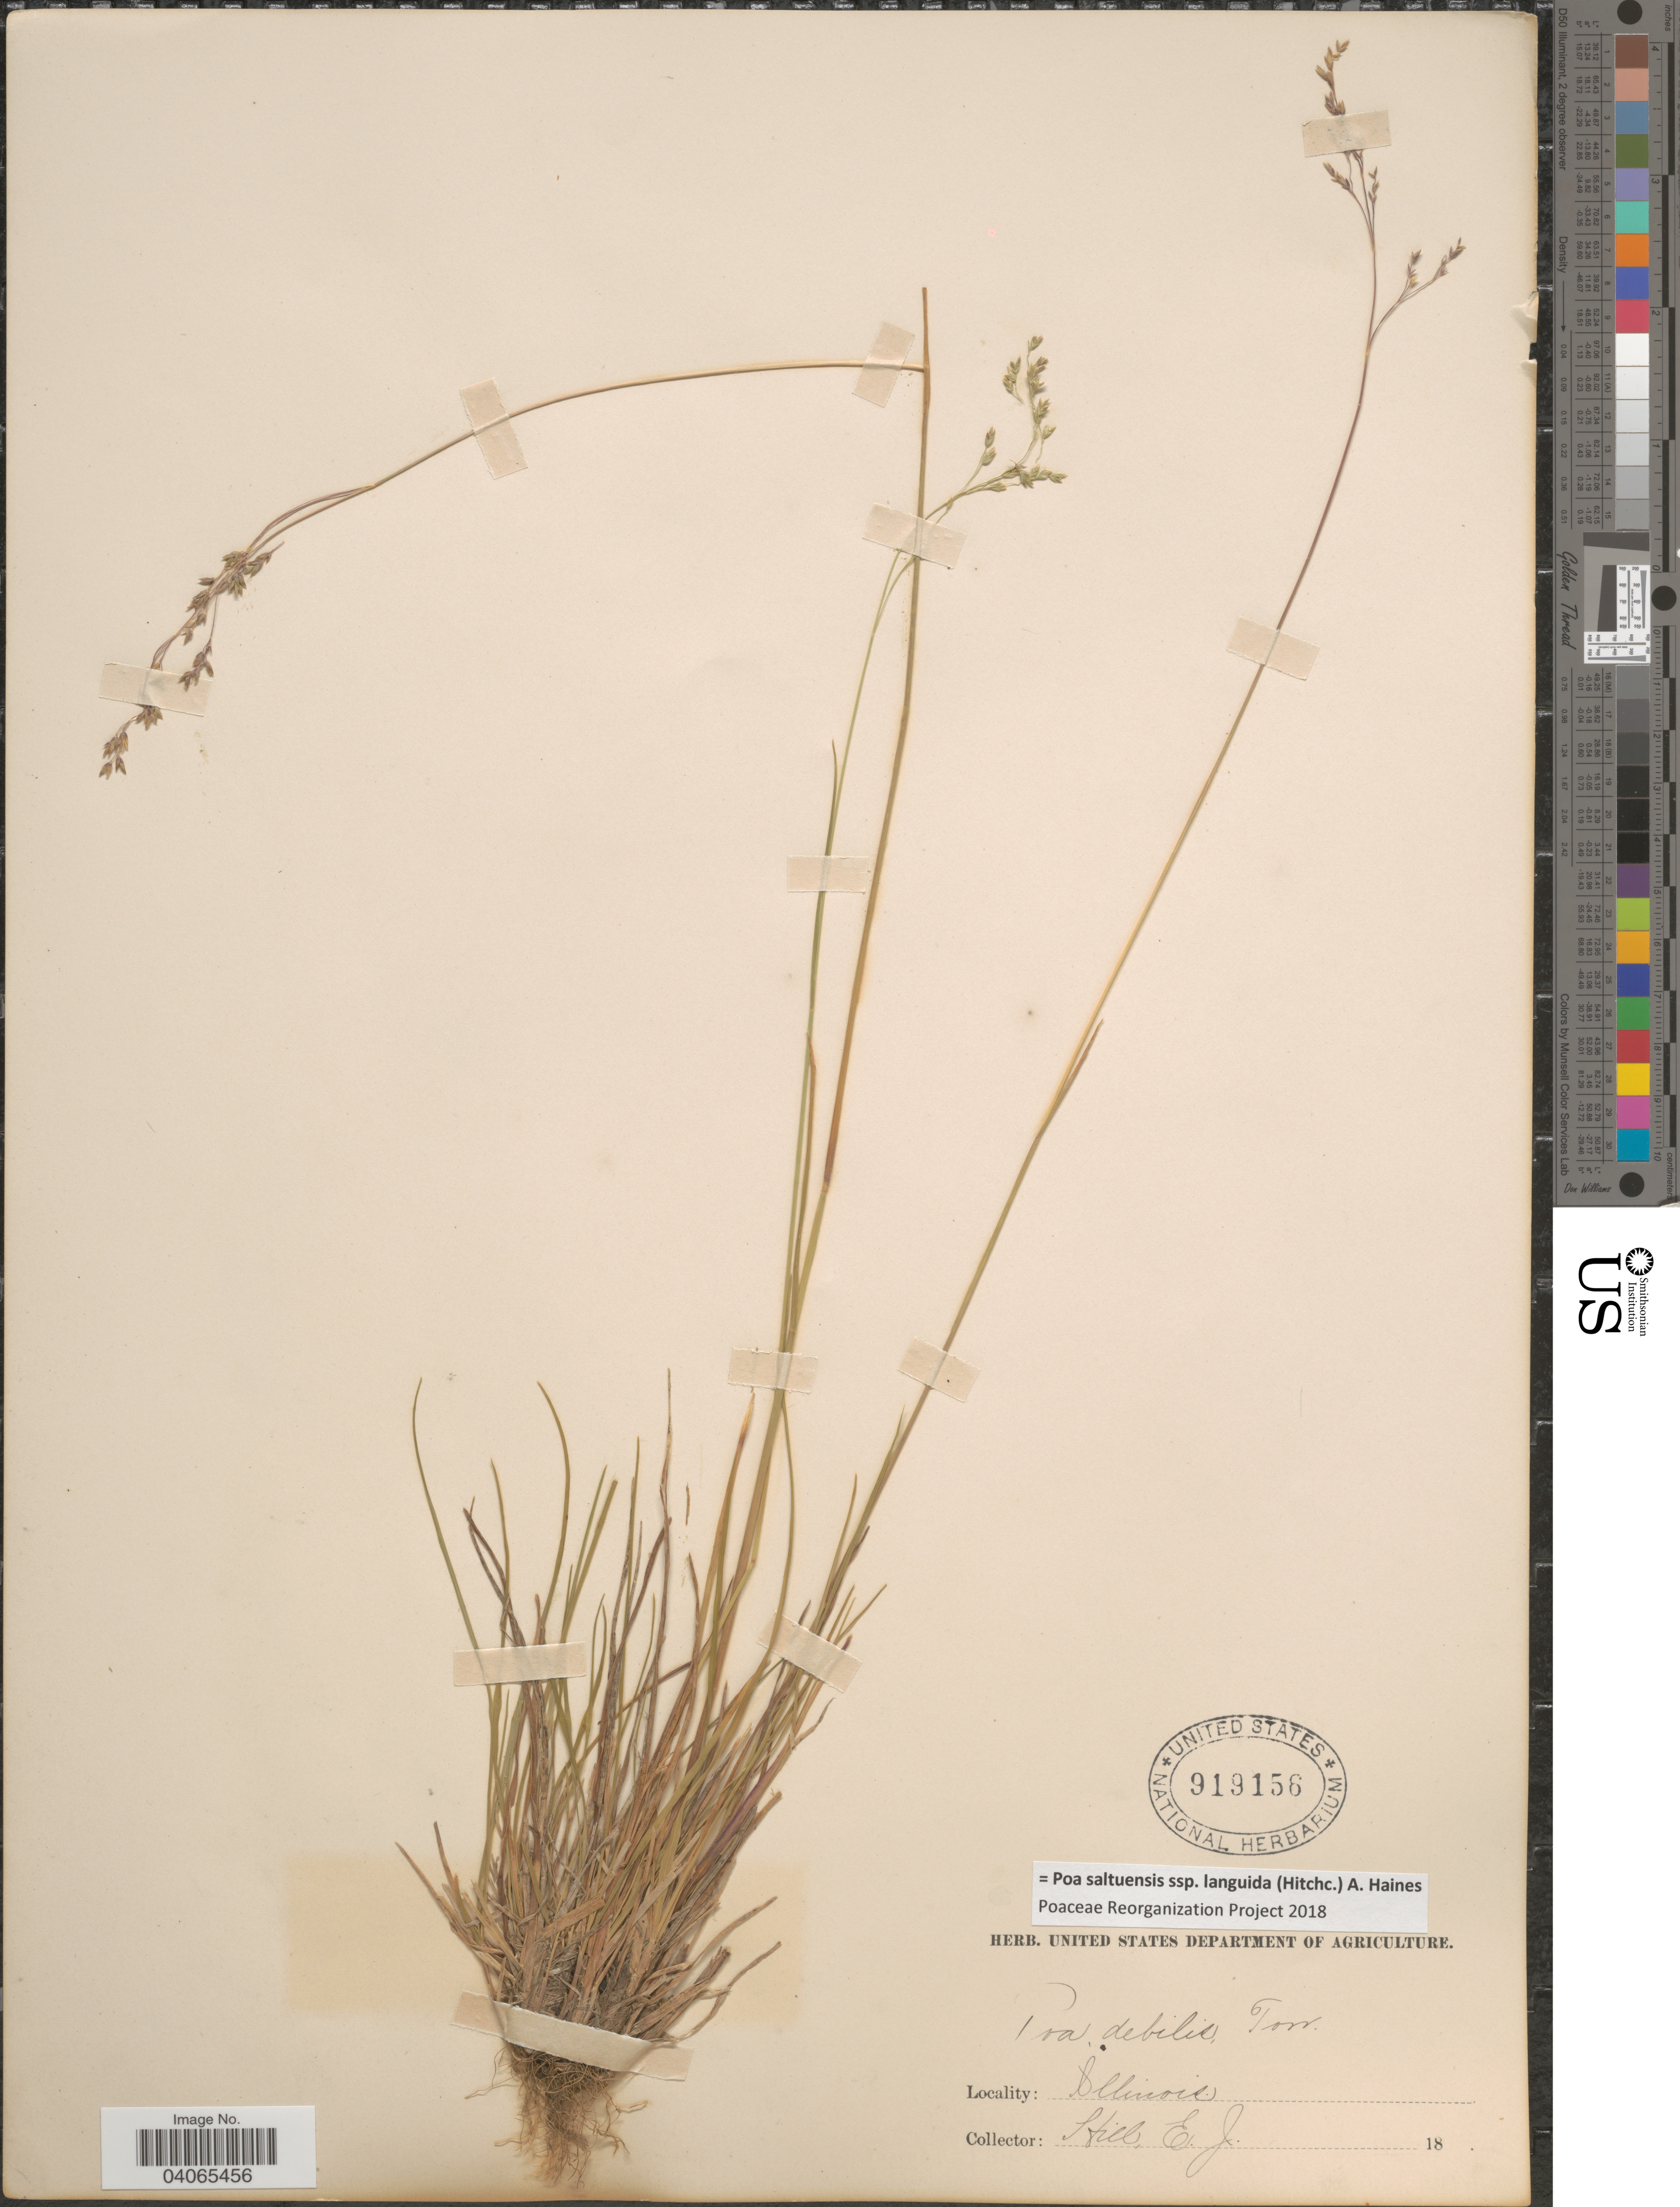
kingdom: Plantae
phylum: Tracheophyta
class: Liliopsida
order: Poales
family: Poaceae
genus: Poa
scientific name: Poa saltuensis subsp. languida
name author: (Hitchc.) A. Haines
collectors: E. J. Hill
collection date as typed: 18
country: United States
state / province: Illinois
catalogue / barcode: US 919156